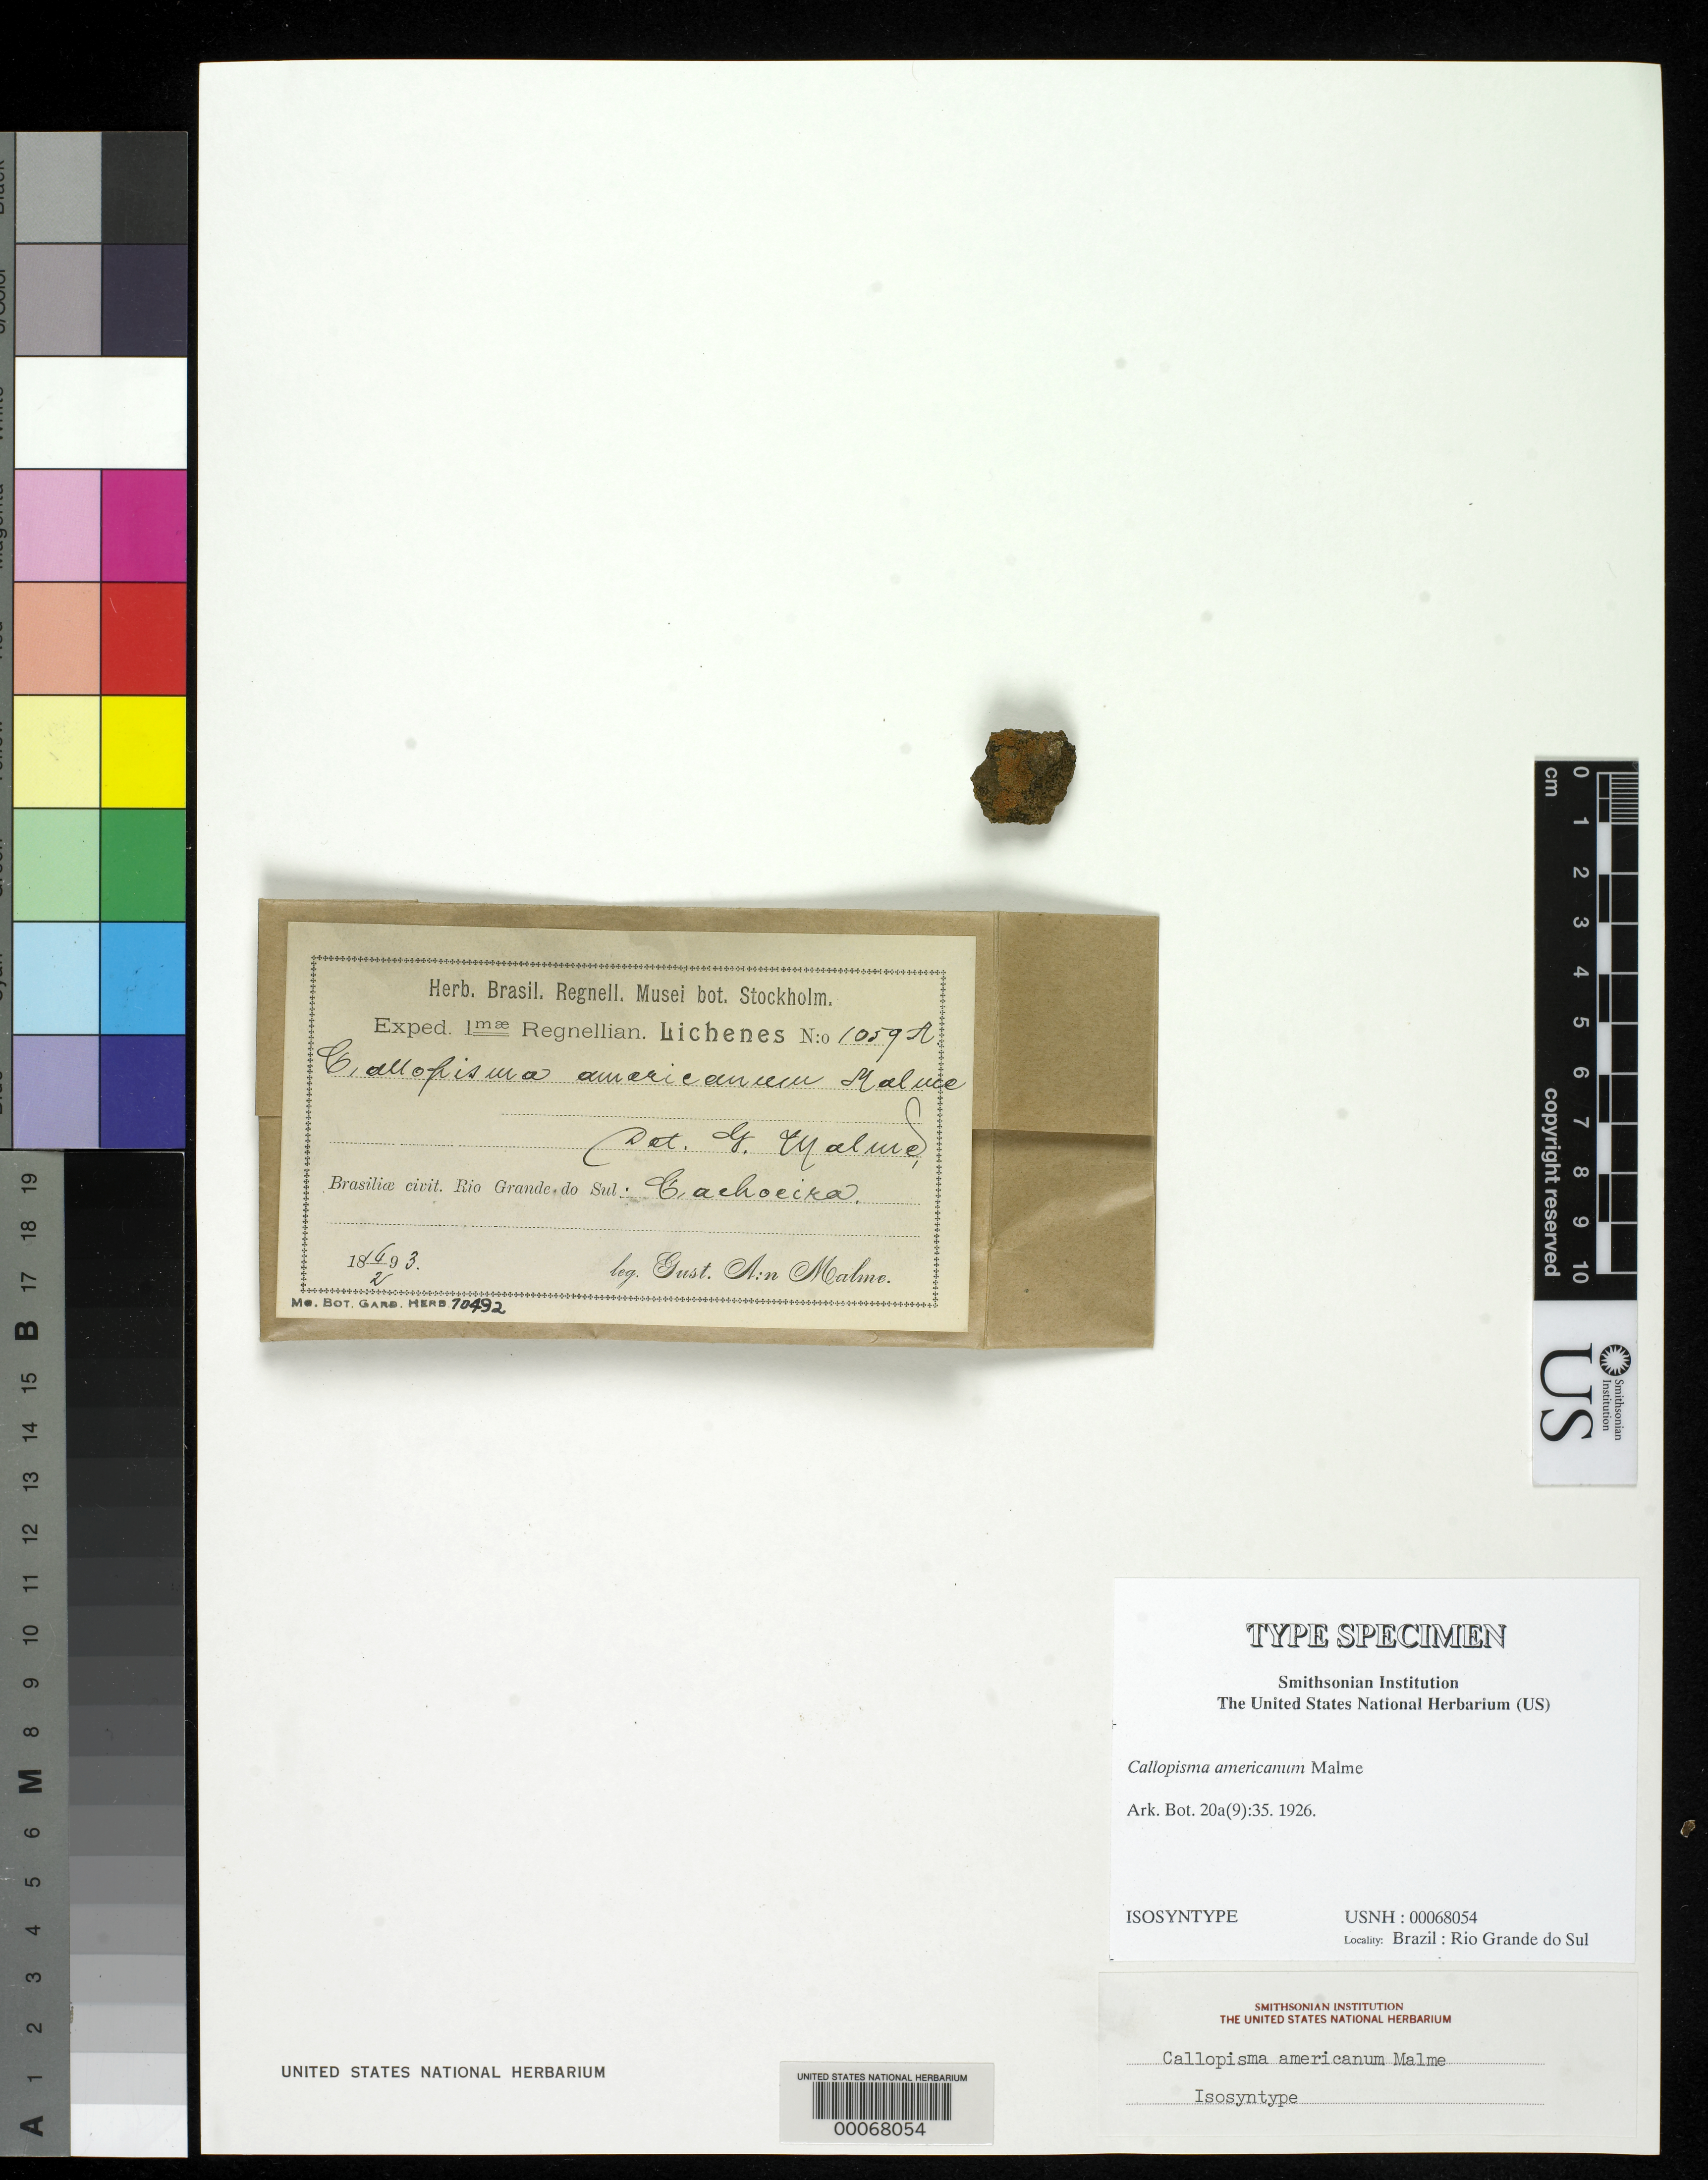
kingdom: Fungi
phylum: Ascomycota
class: Lecanoromycetes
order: Teloschistales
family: Teloschistaceae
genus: Callopisma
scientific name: Callopisma americanum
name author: Malme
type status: Isosyntype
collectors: G. O. A. Malme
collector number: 1059 a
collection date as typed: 14 Feb 1893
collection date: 1893-02-14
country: Brazil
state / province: Rio Grande do Sul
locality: Cachoeira.